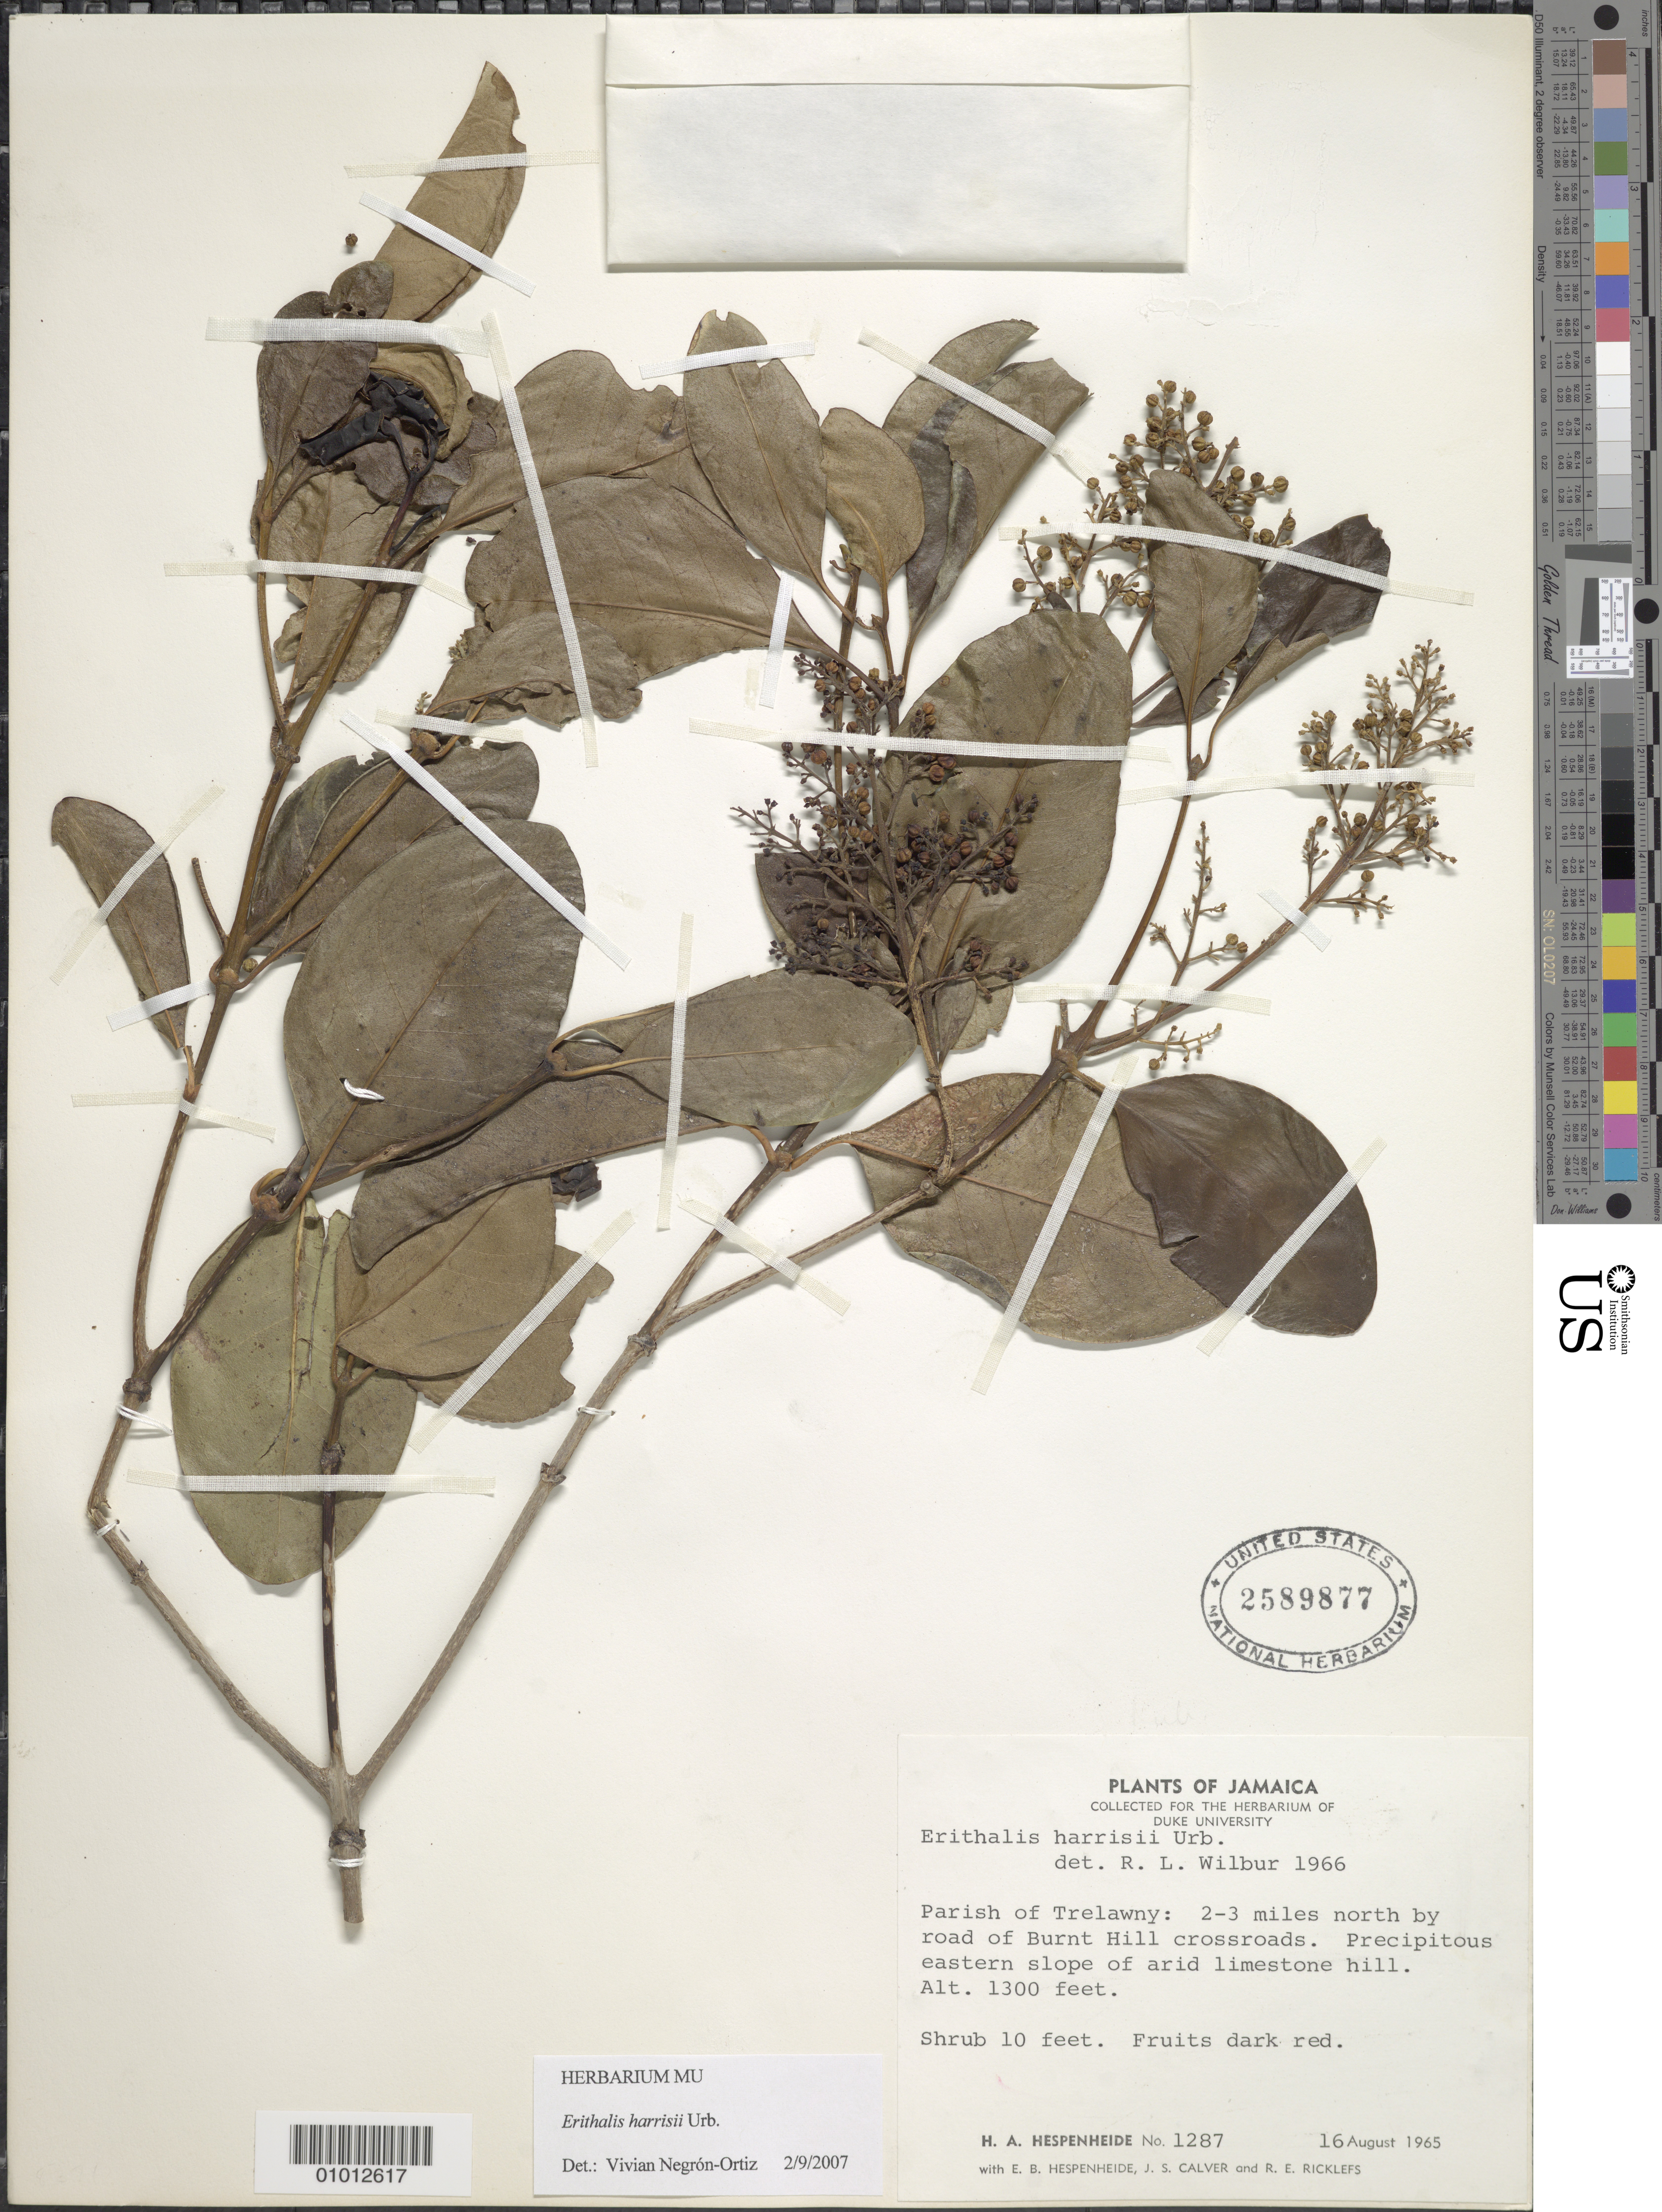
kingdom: Plantae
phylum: Tracheophyta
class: Magnoliopsida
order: Gentianales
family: Rubiaceae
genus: Erithalis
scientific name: Erithalis harrisii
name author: Urb.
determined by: Negrón-Ortiz, V.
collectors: H. A. Hespenheide, E. Hespenheide, J. Calver & R. Ricklefs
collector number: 1287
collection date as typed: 16 Aug 1965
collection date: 1965-08-16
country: Jamaica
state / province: Trelawny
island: Jamaica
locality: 2-3 miles north by road of Burnt Hill crossroads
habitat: Precipitous eastern slope of arid limestone hill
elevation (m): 396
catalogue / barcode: US 2589877